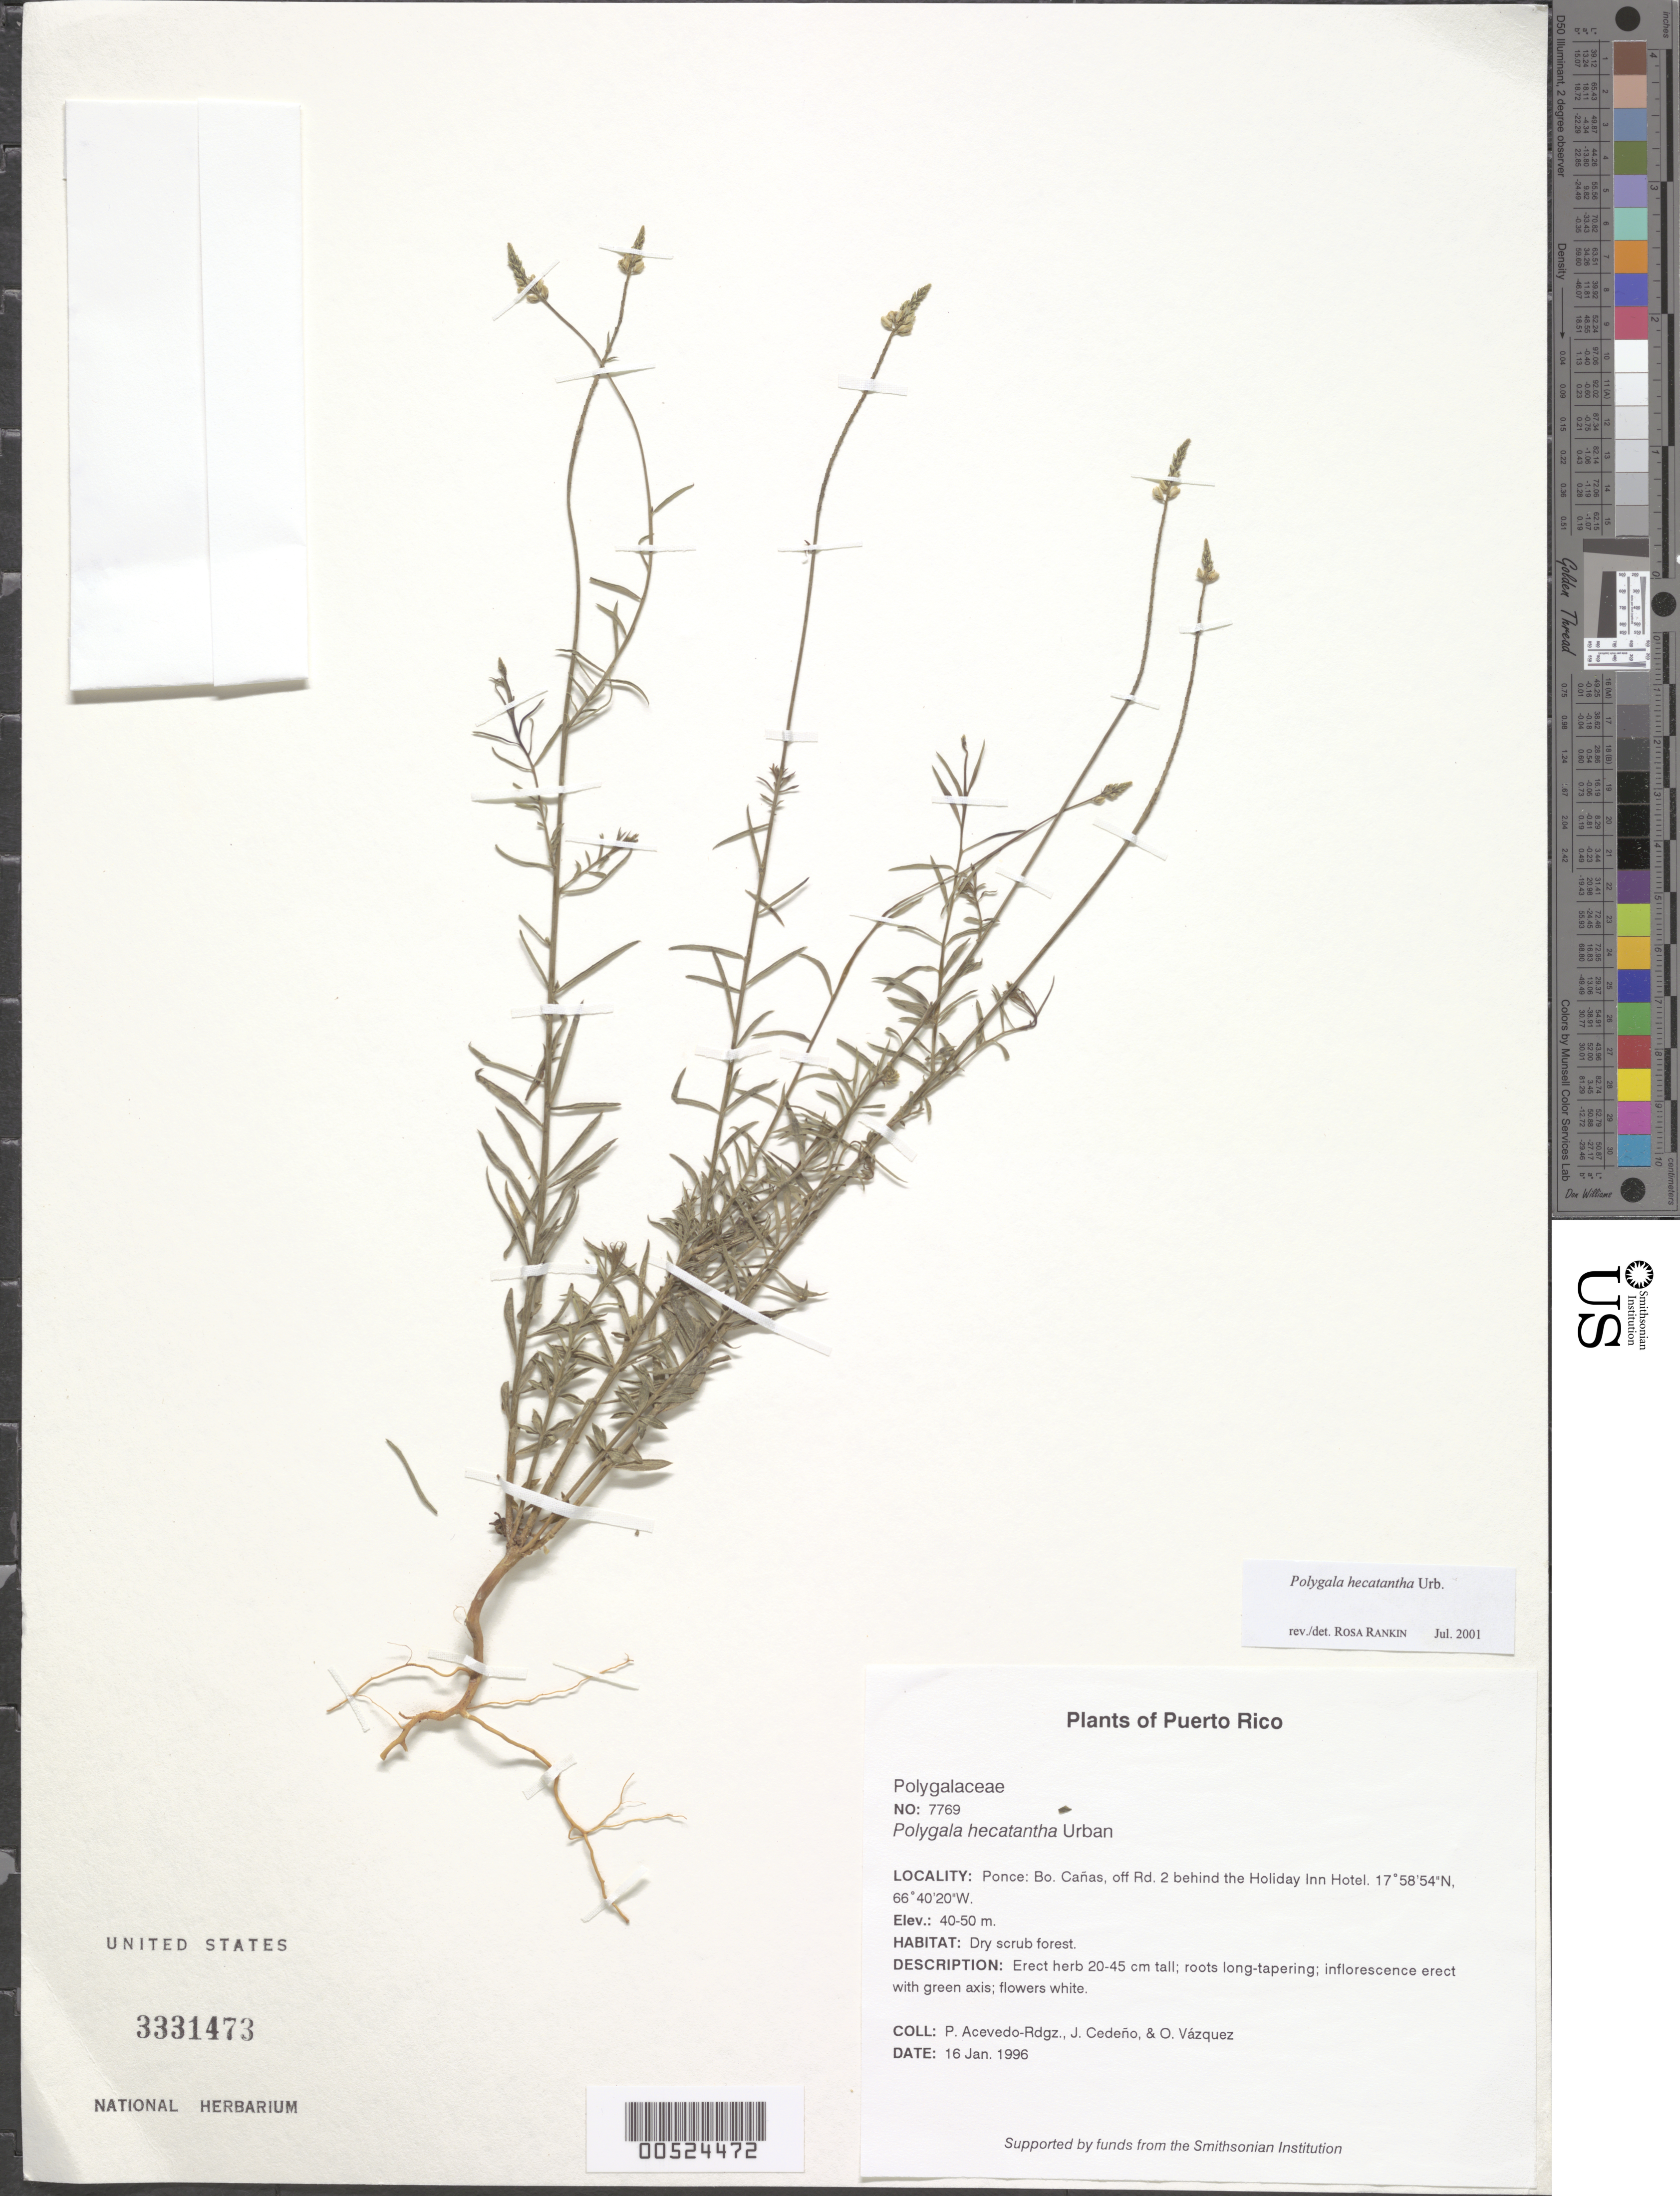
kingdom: Plantae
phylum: Tracheophyta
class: Magnoliopsida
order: Fabales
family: Polygalaceae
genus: Polygala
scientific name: Polygala hecatantha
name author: Urb.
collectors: P. Acevedo-Rodr. & J. A. Cedeño M.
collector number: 7769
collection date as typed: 16 Jan 1996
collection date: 1996-01-16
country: Puerto Rico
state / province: Ponce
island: Puerto Rico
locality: Ponce: Bo. Cañas, off Rd. 2 behind the Holiday Inn Hotel.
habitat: Dry scrub forest.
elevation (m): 40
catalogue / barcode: US 3331473